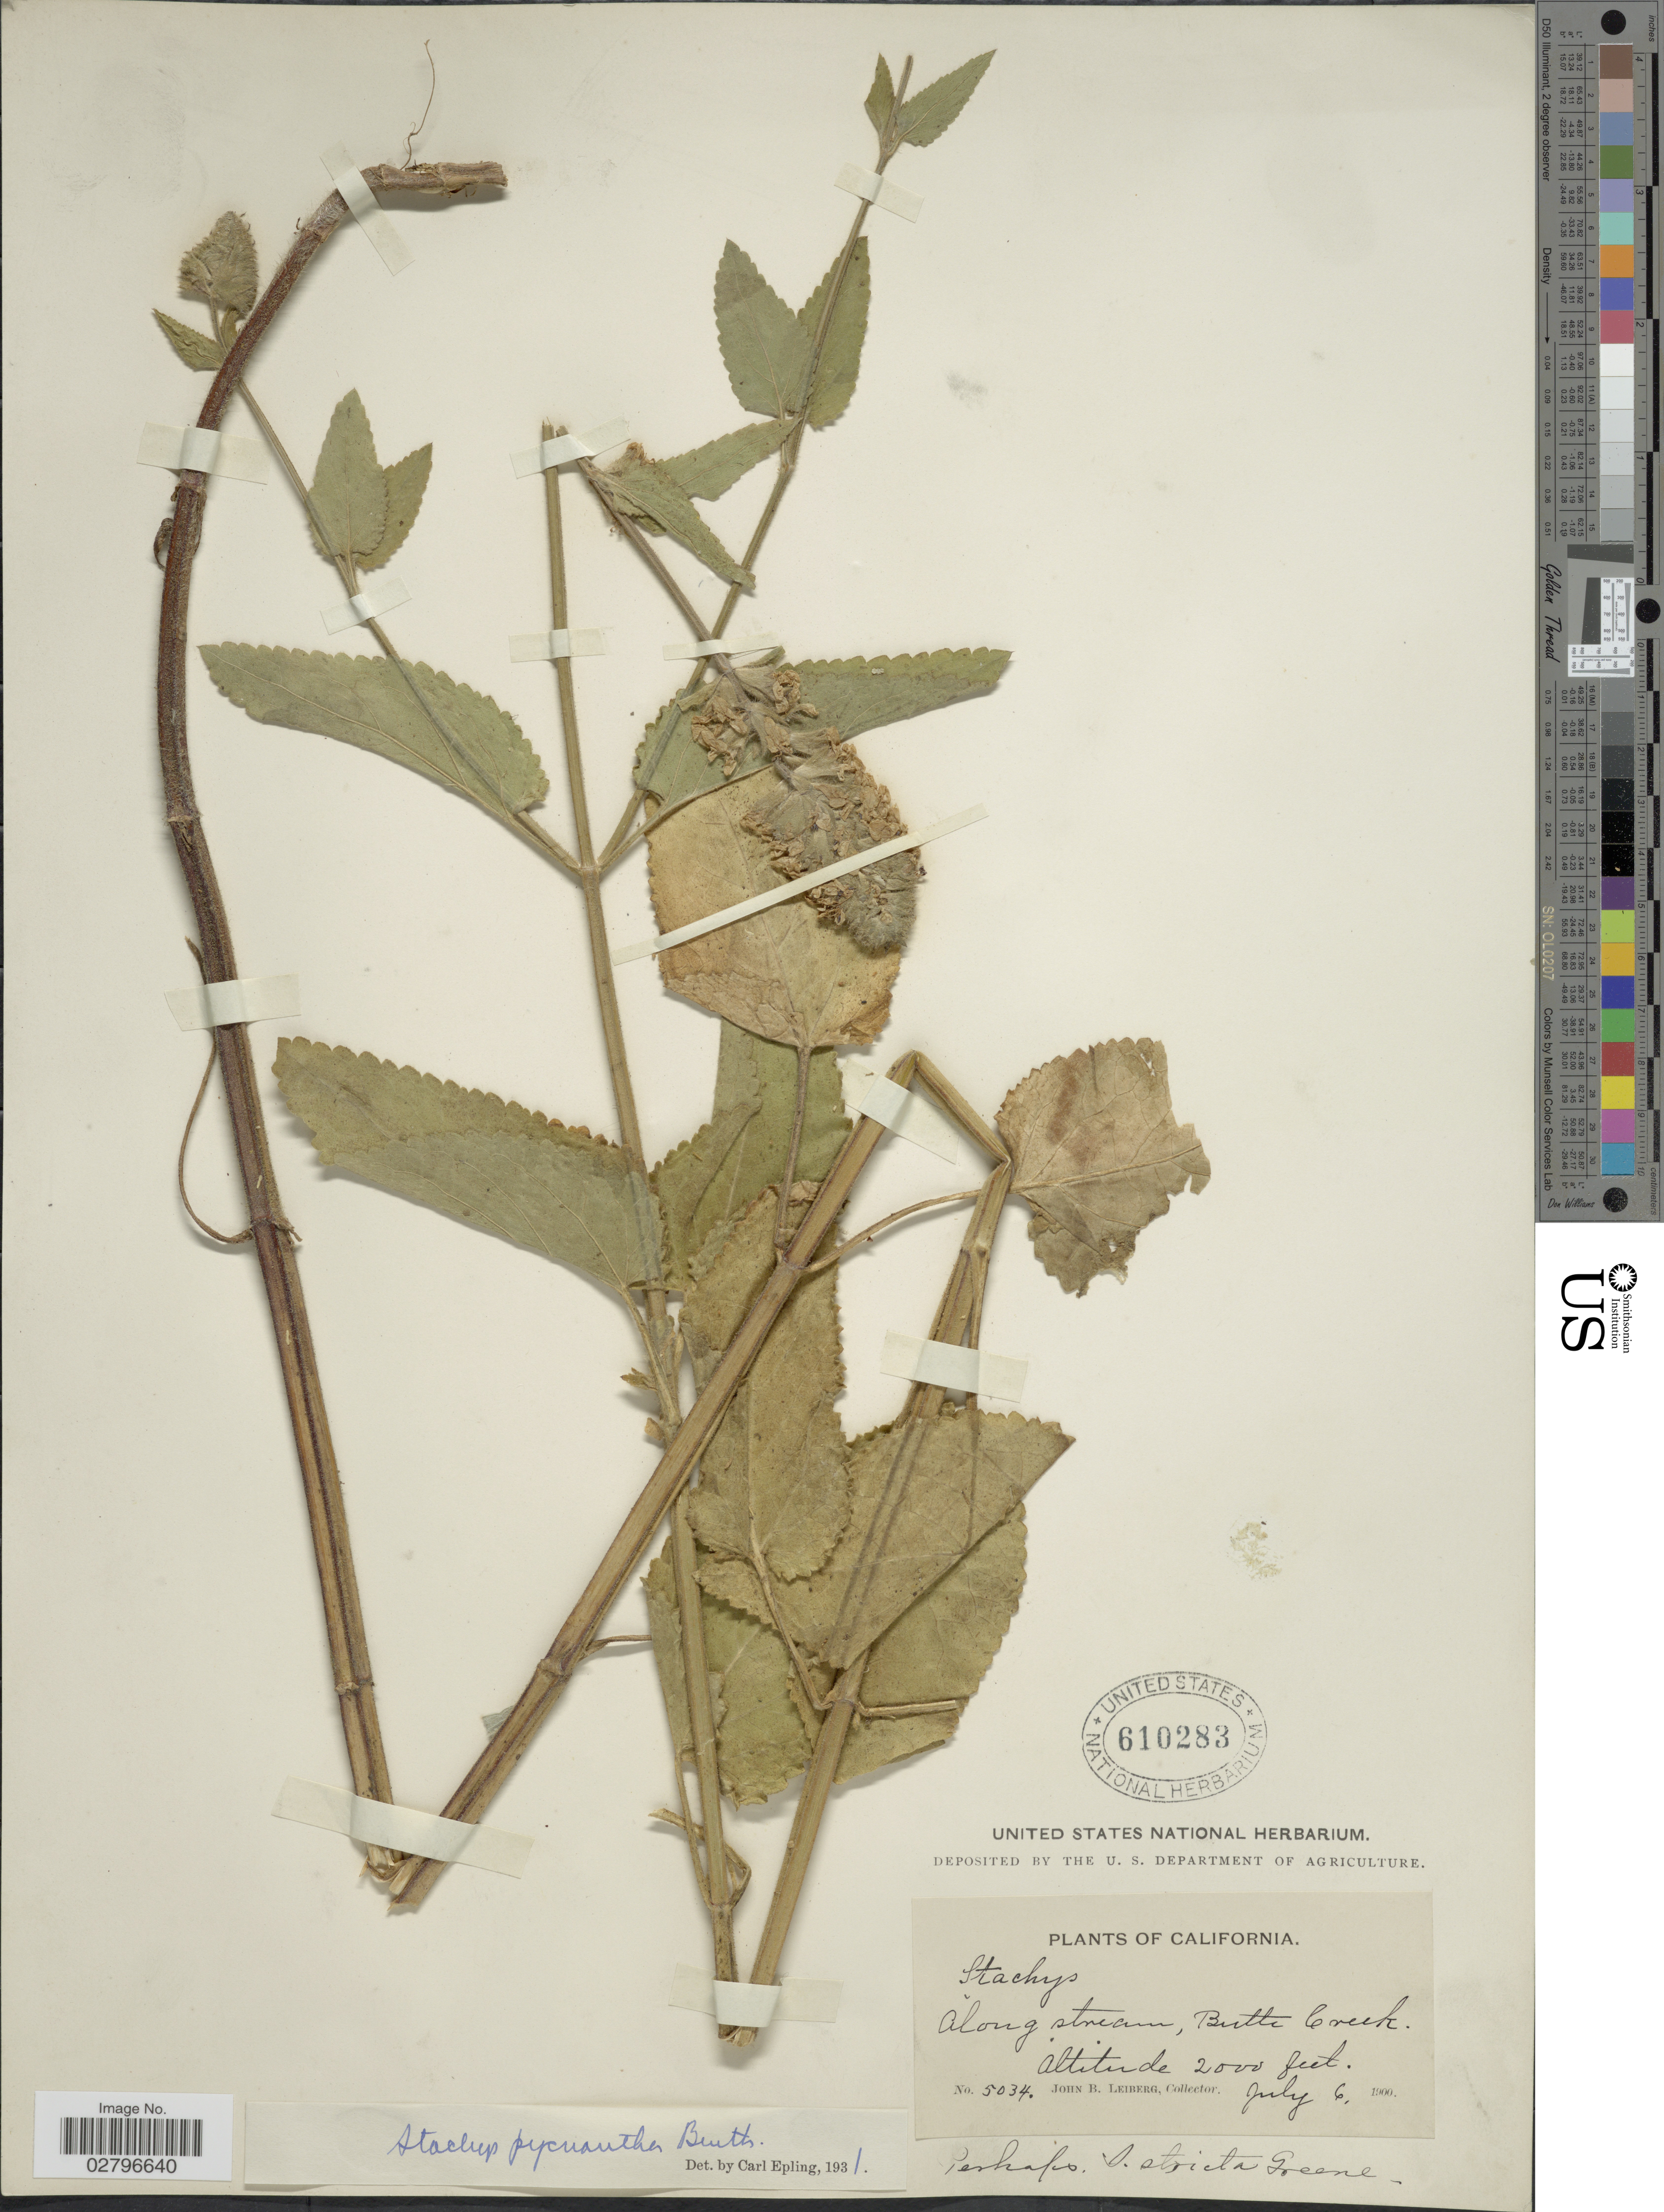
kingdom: Plantae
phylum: Tracheophyta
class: Magnoliopsida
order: Lamiales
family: Lamiaceae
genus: Stachys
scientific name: Stachys pycnantha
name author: Benth.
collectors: J. B. Leiberg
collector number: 5034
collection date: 1900-07-06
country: United States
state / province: California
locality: Along stream, Butte Creek.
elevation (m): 610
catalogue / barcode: US 610283